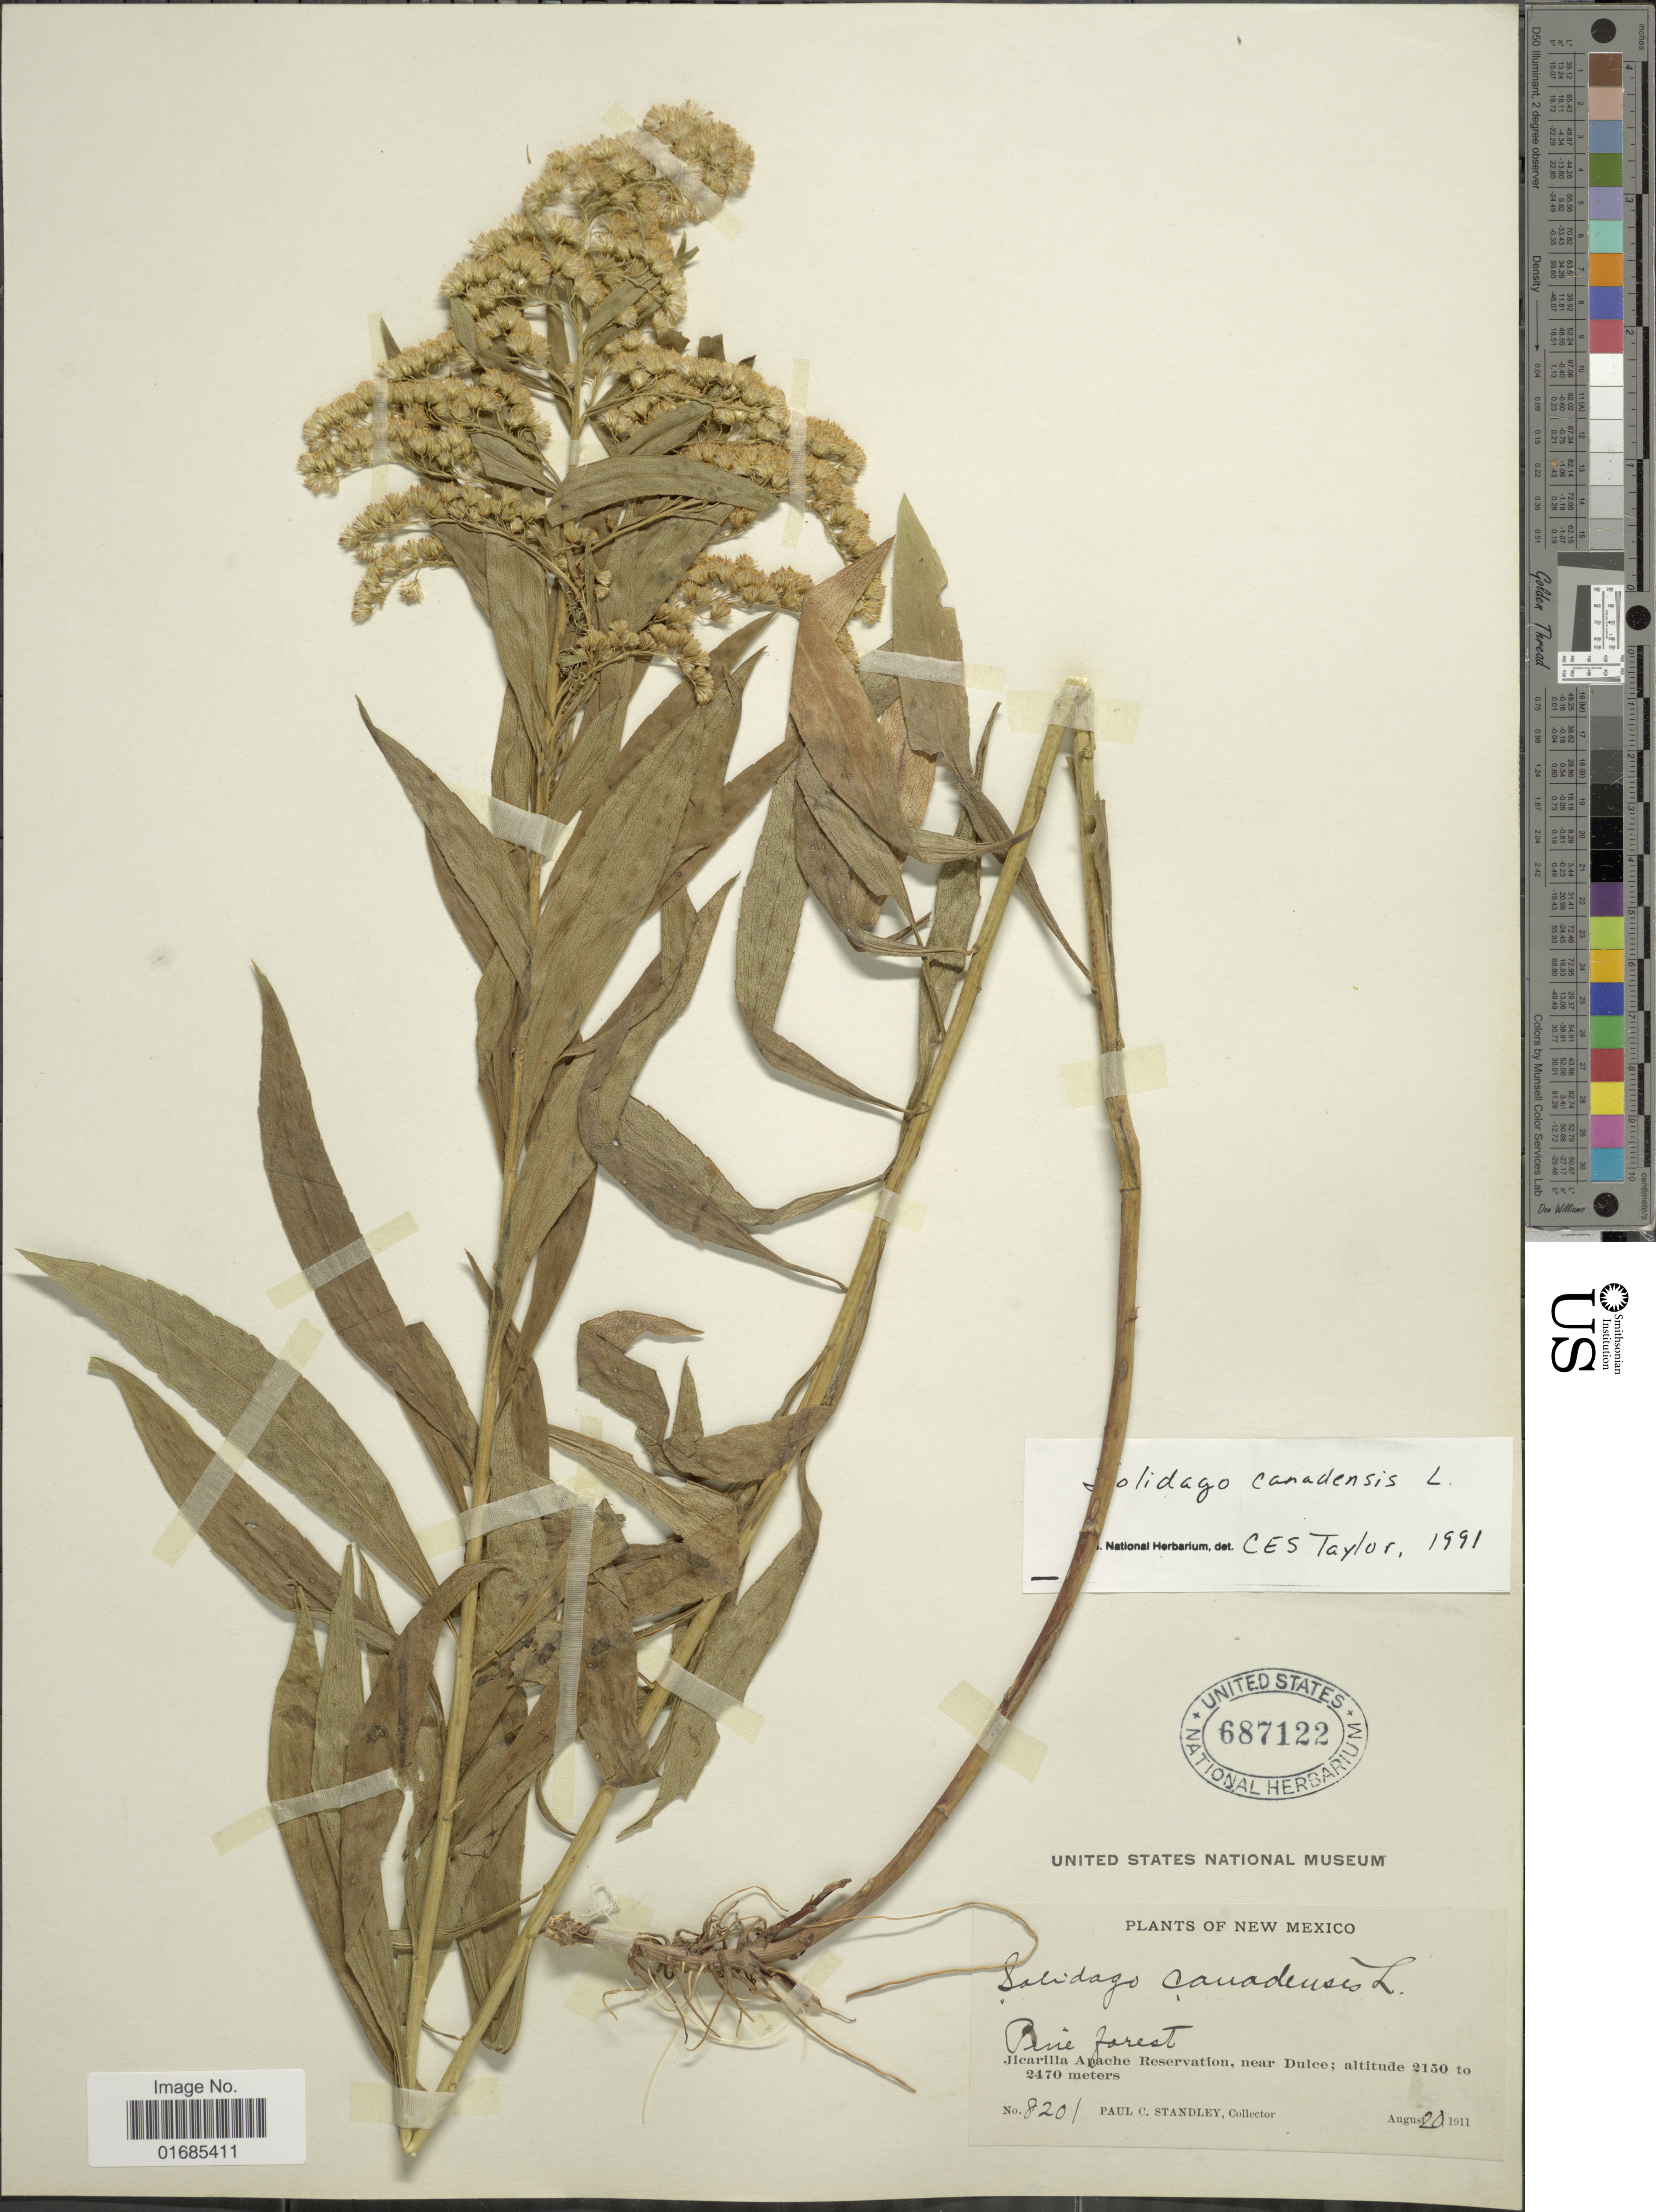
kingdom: Plantae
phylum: Tracheophyta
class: Magnoliopsida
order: Asterales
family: Asteraceae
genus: Solidago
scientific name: Solidago canadensis var. salebrosa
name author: (Piper) M.E. Jones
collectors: P. C. Standley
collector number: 820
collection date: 1911-08-20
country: United States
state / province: New Mexico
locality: Pine forest, Jicarilla Apache Reservation, near Dulce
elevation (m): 2150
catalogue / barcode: US 687122